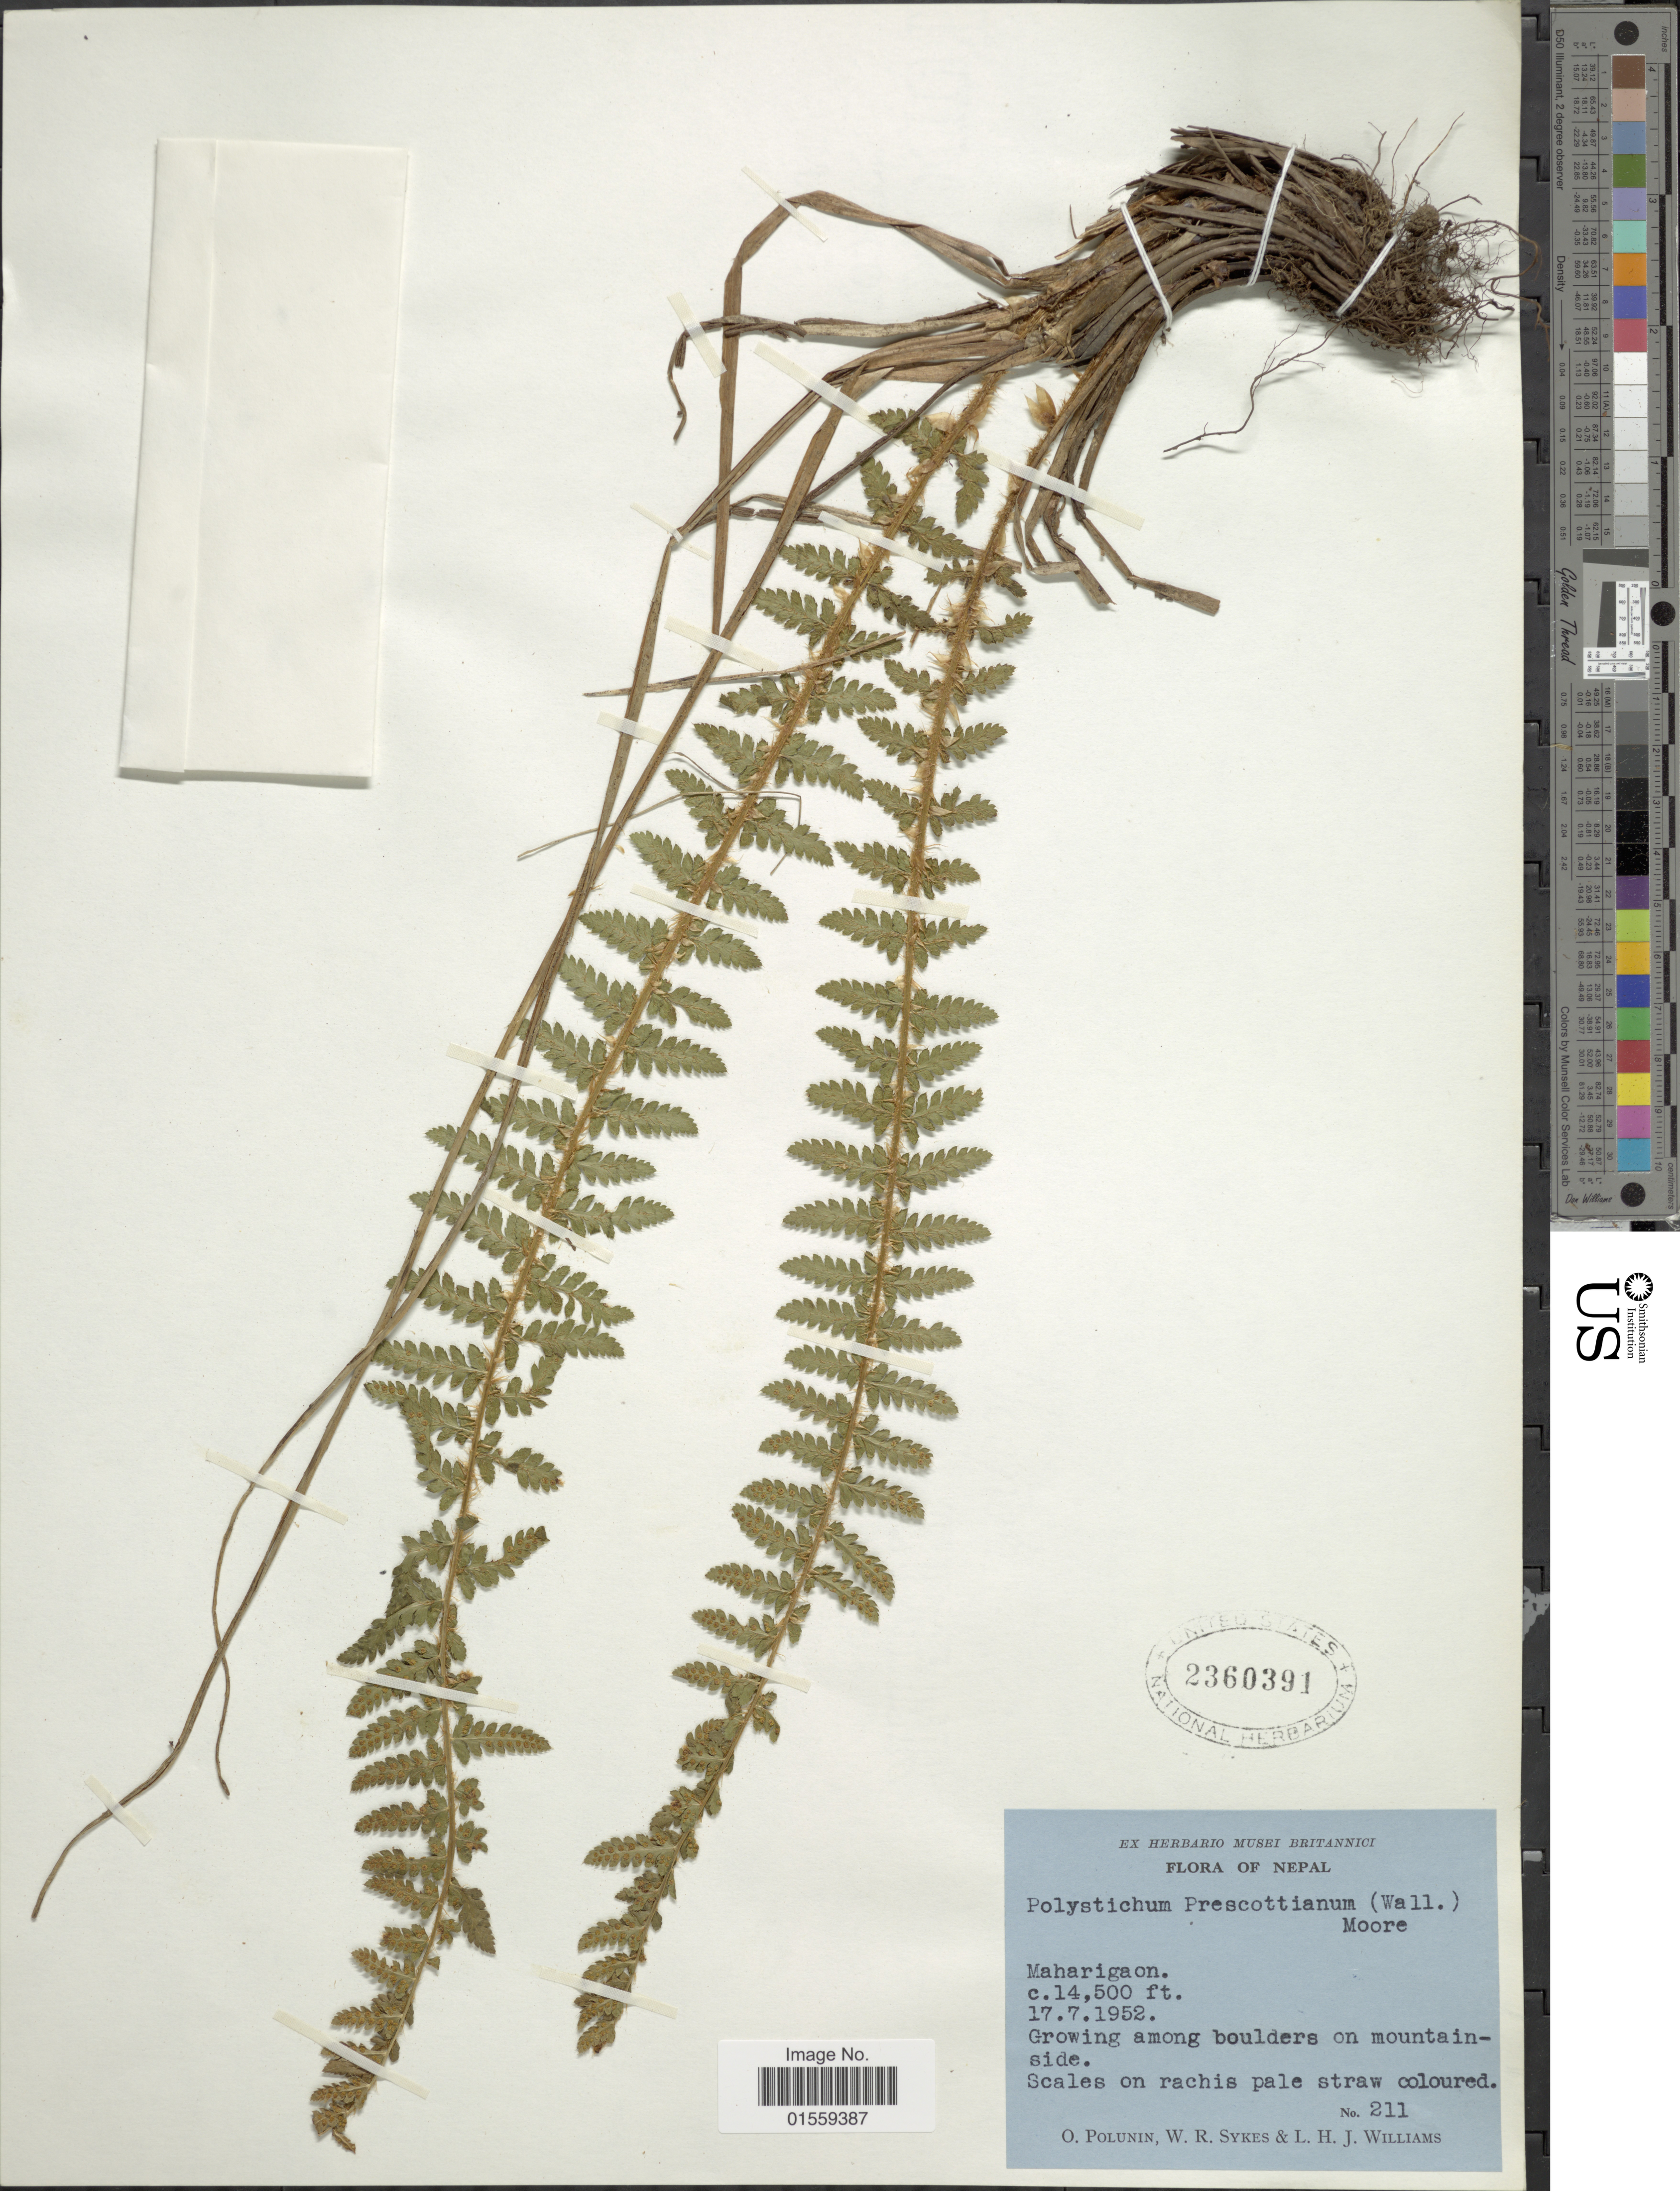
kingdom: Plantae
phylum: Tracheophyta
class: Polypodiopsida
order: Polypodiales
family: Dryopteridaceae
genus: Polystichum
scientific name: Polystichum prescottianum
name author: (Wall. ex Mett.) T. Moore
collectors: O. V. Polunin, W. R. Sykes & L. H. J. Williams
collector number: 211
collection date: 1952-07-17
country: Nepal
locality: Maharigaon, Growing among boulders on mountain-side.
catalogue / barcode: US 2360391